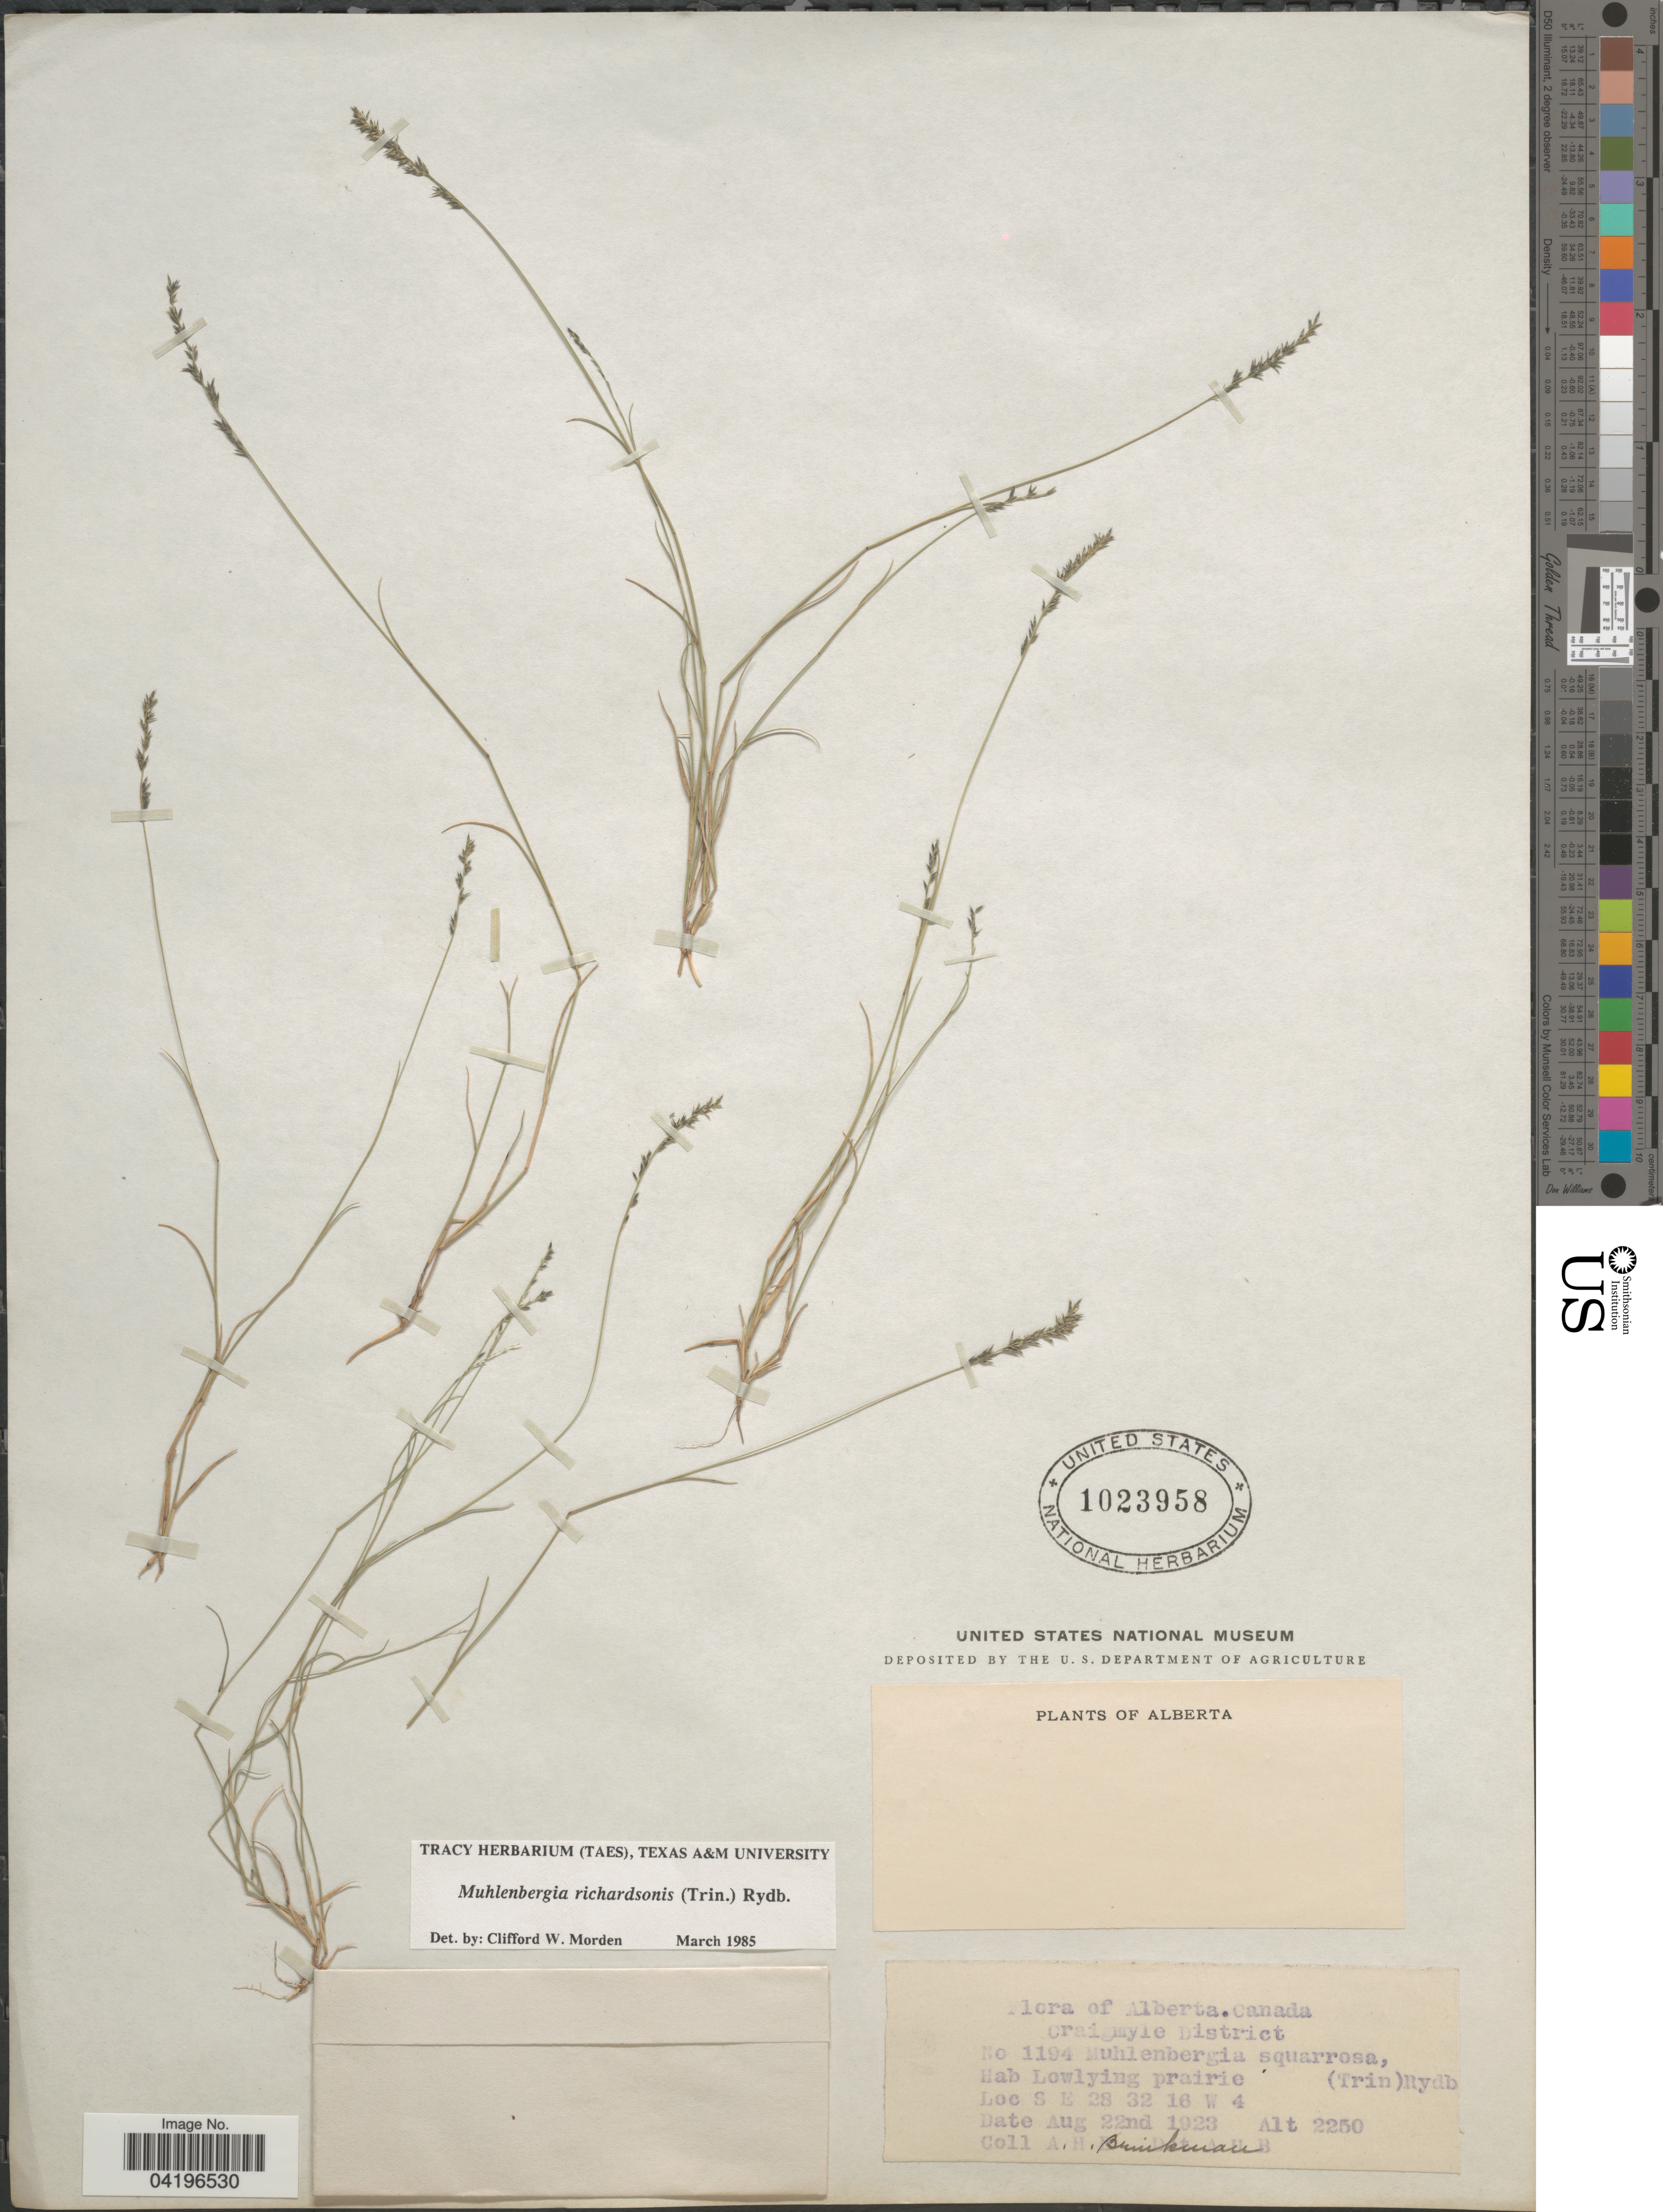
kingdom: Plantae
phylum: Tracheophyta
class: Liliopsida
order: Poales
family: Poaceae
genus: Muhlenbergia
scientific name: Muhlenbergia richardsonis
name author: (Trin.) Rydb.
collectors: A. Brinkman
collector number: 1194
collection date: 1923-08-22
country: Canada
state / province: Alberta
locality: Craigmyle District. S E 28 32 16 W 4.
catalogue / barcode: US 1023958